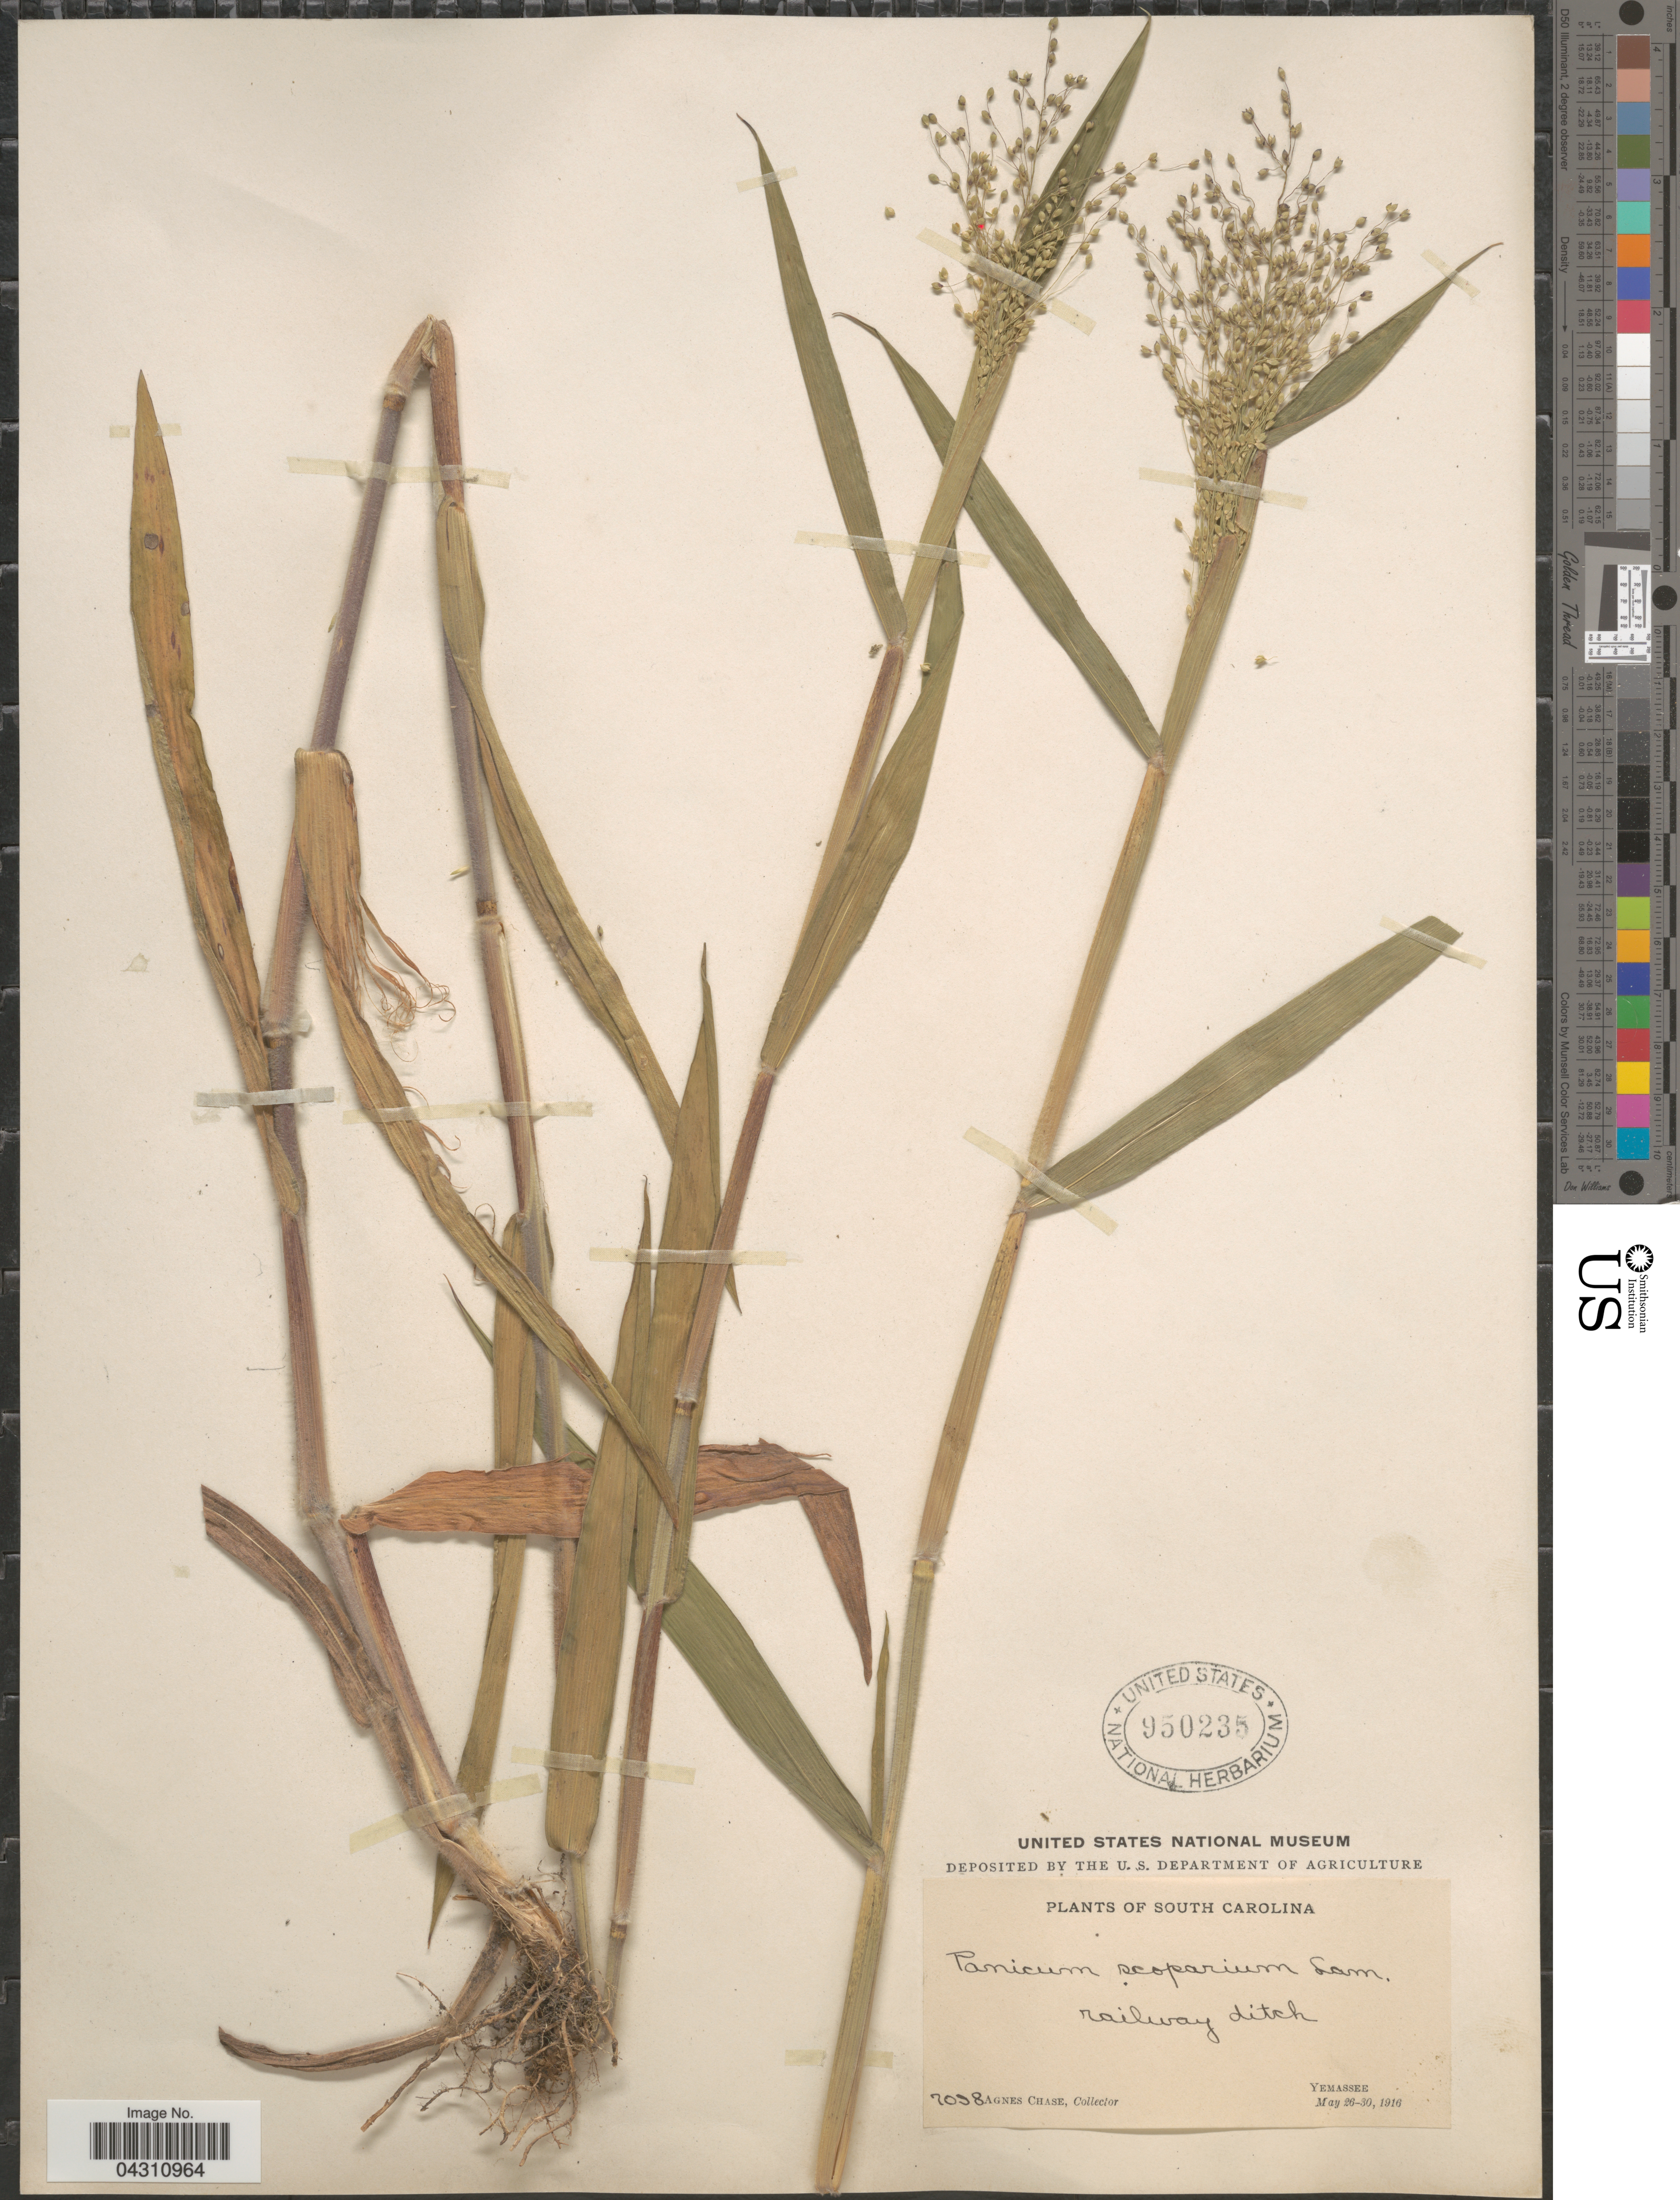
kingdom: Plantae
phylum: Tracheophyta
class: Liliopsida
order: Poales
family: Poaceae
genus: Dichanthelium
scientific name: Dichanthelium scoparium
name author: (Lam.) Gould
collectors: A. Chase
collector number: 7098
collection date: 1916-05-26/1916-05-30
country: United States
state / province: South Carolina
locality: Yemassee.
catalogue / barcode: US 950235